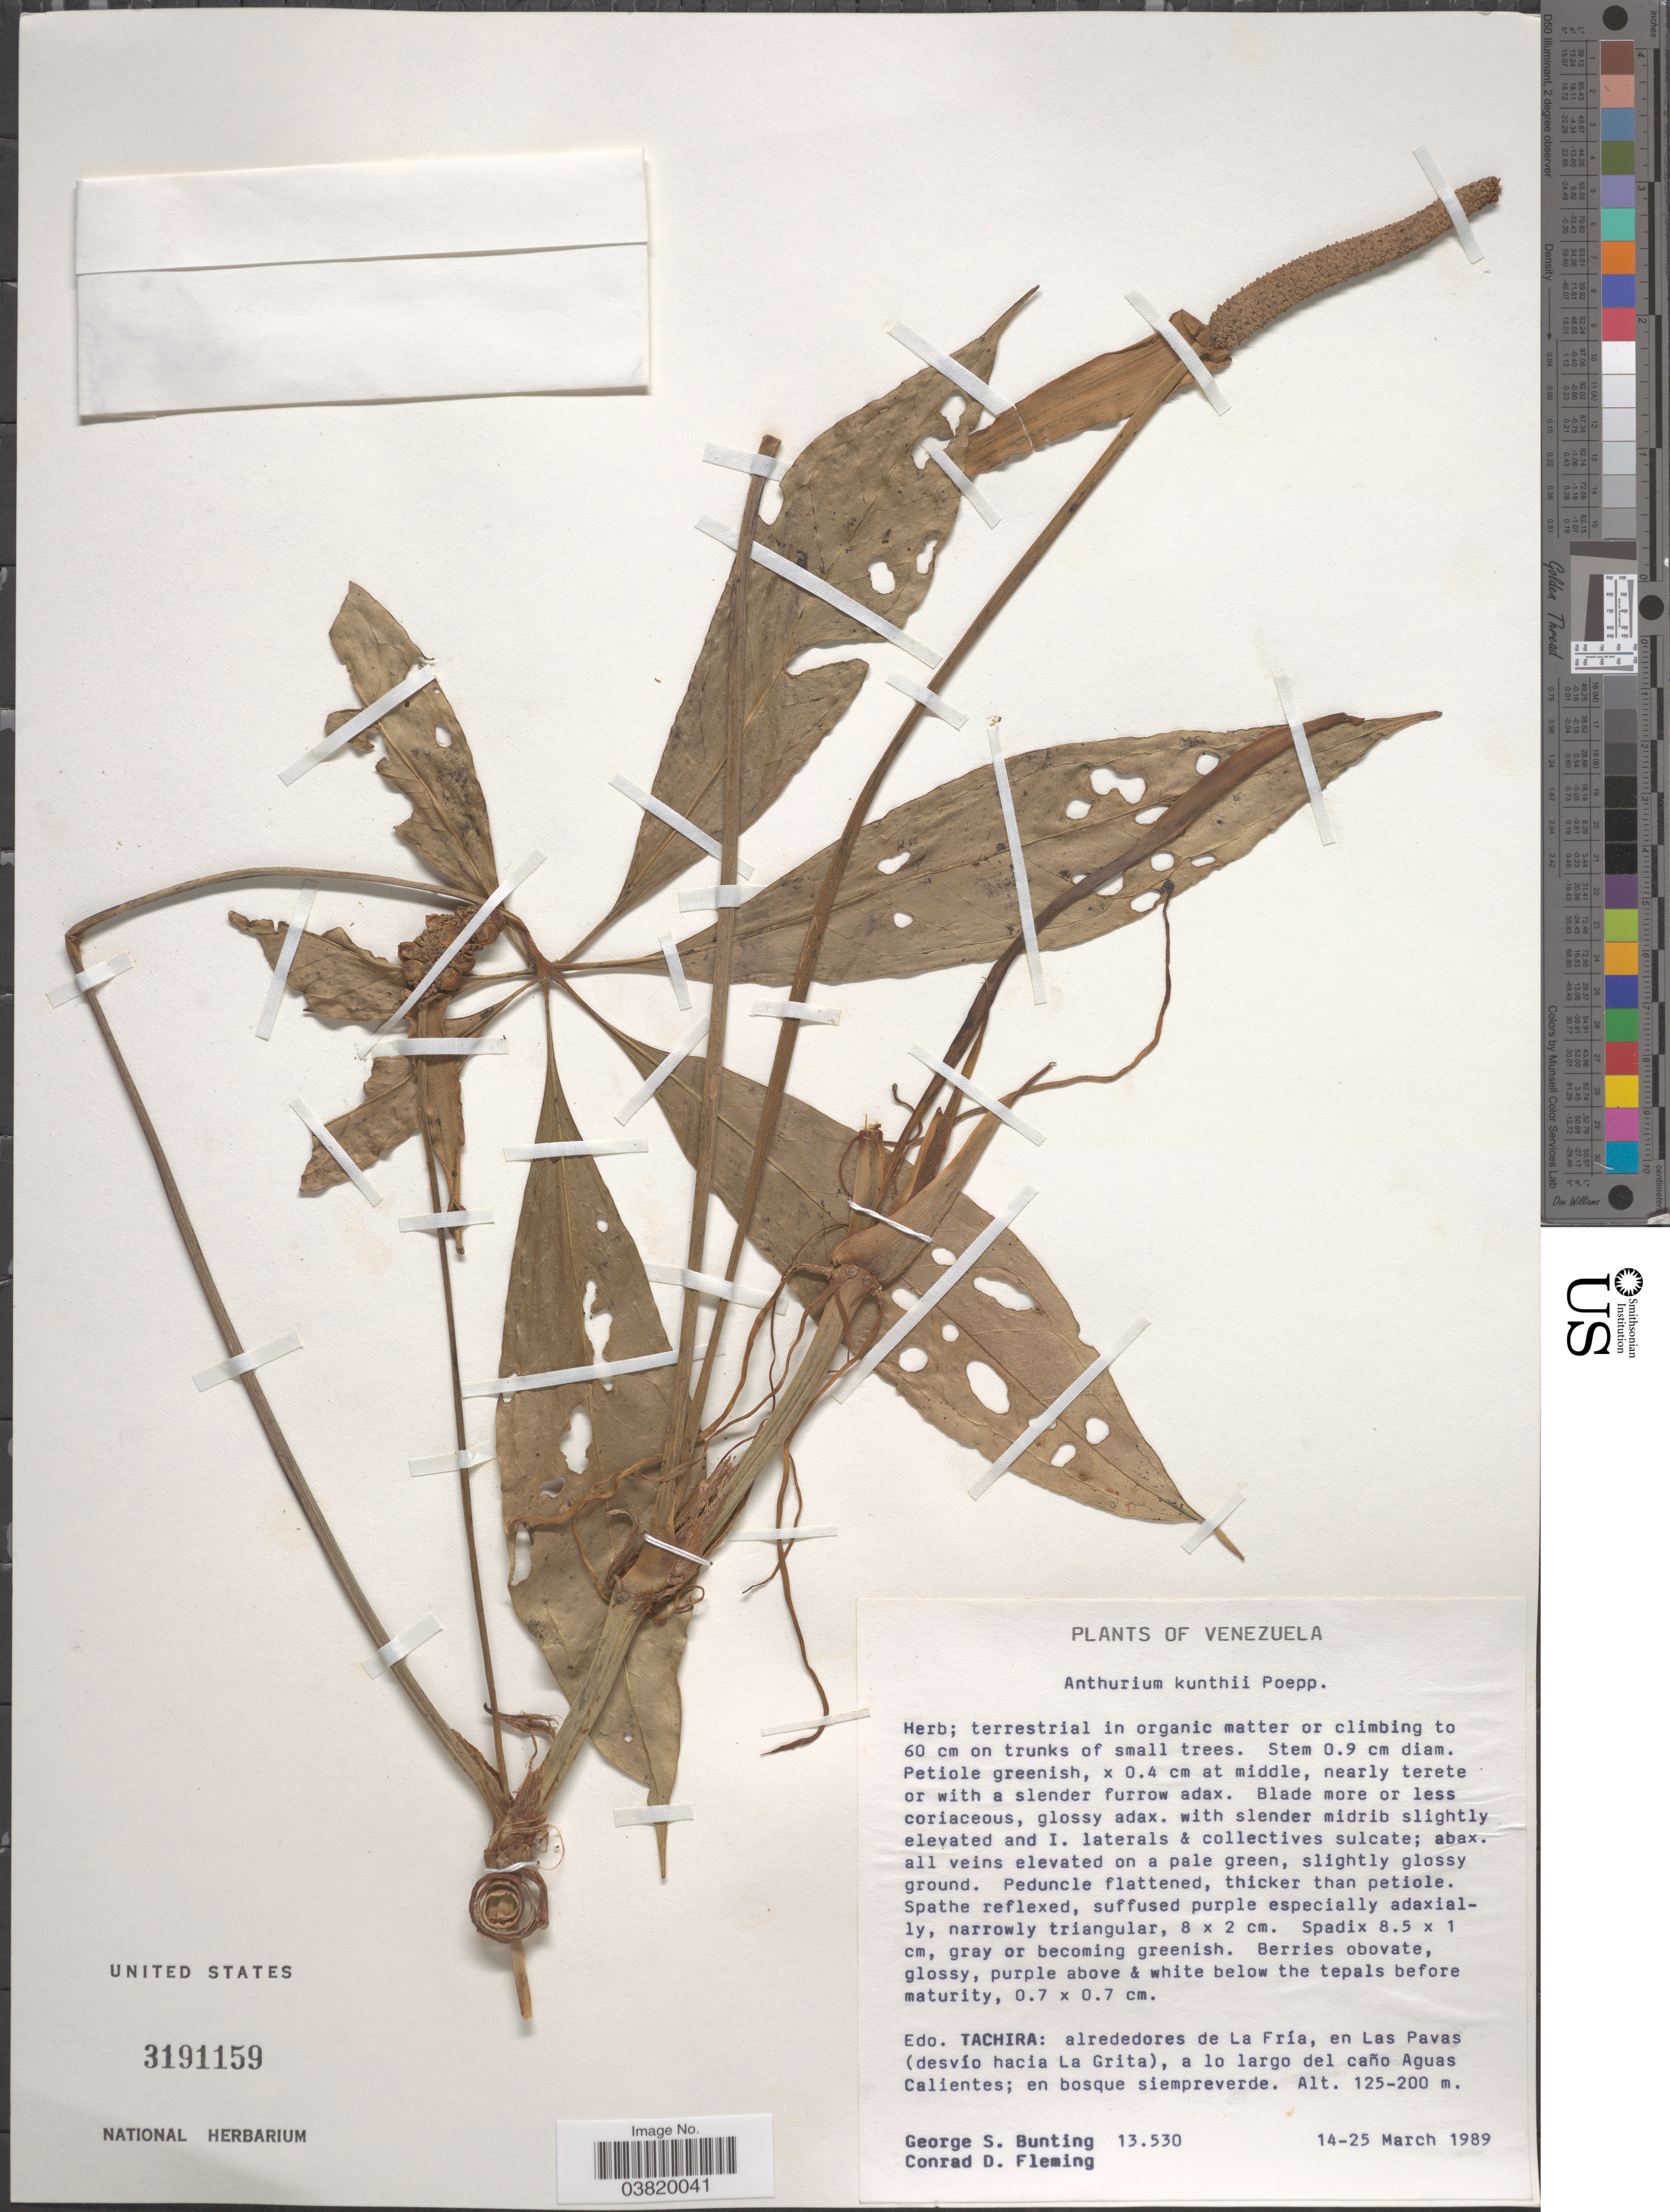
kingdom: Plantae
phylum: Tracheophyta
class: Liliopsida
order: Alismatales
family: Araceae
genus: Anthurium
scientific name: Anthurium kunthii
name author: Poepp.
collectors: G. S. Bunting & C. Fleming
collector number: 13530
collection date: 1989-03-14/1989-03-25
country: Venezuela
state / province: Tachira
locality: Alrededores de La Fría, en Las Pavas (desvío hacia La Grita), a lo largo del caño Aguas Calientes.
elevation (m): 125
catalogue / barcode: US 3191159